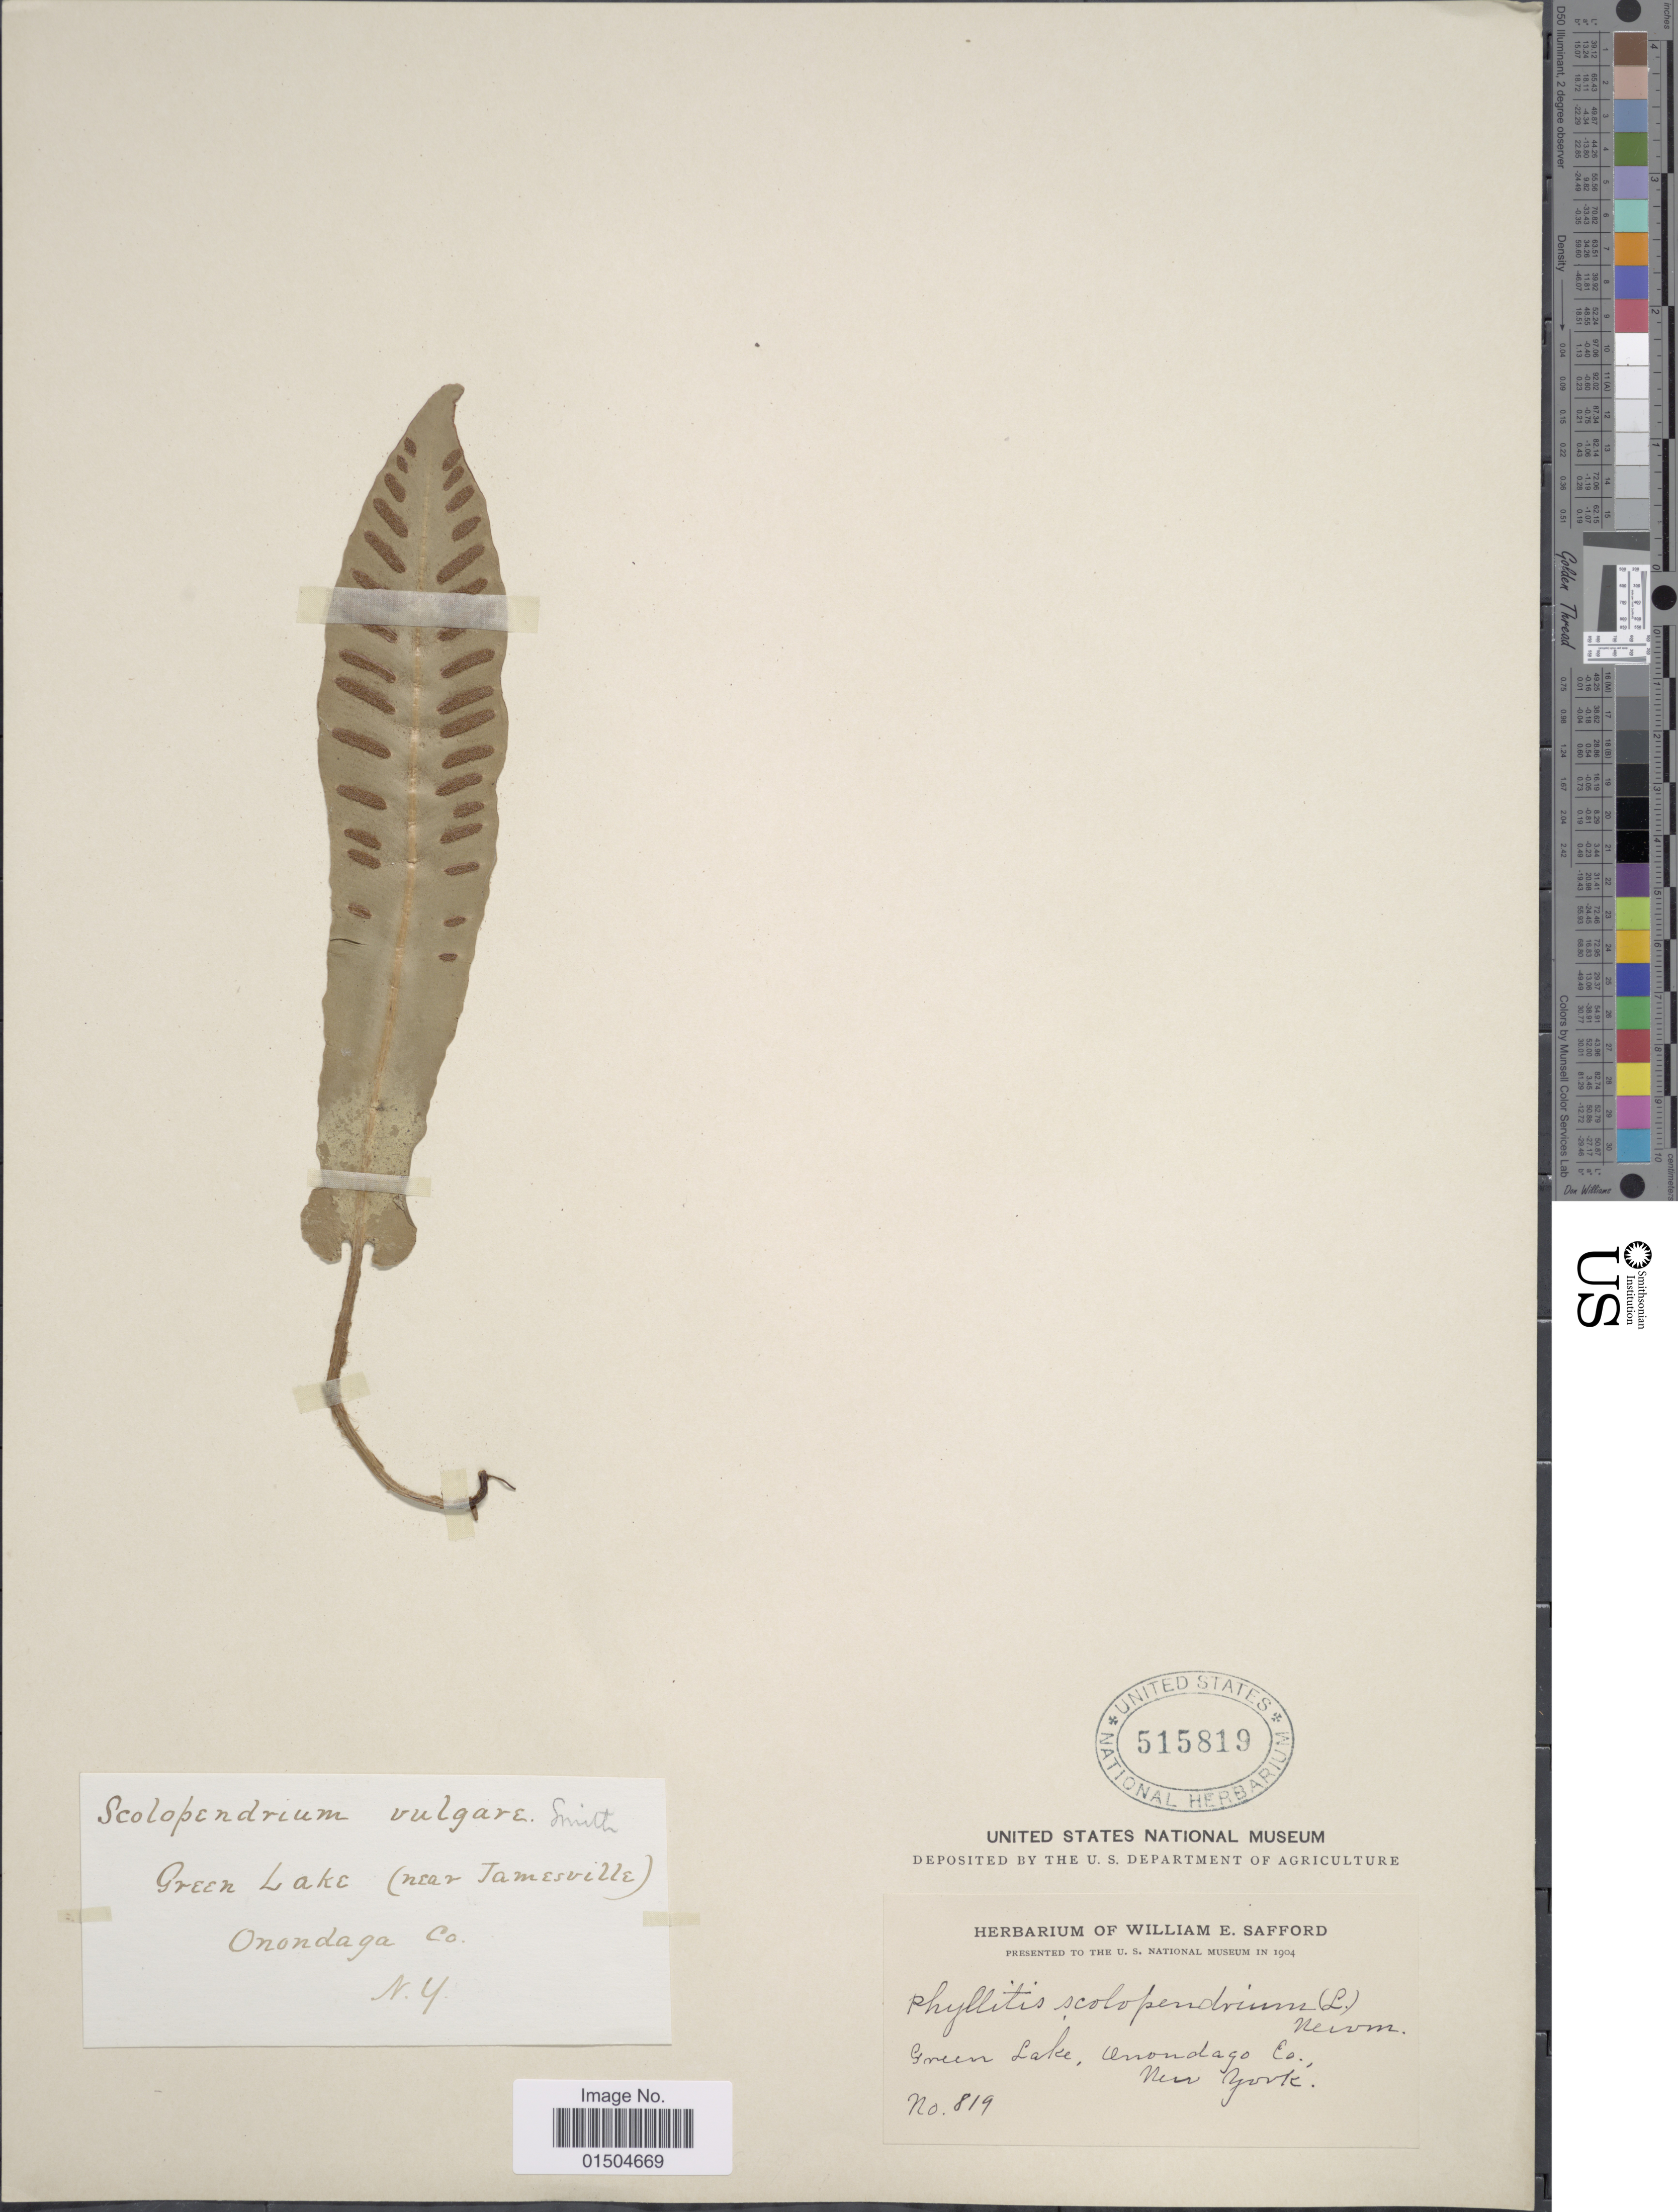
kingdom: Plantae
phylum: Tracheophyta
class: Polypodiopsida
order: Polypodiales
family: Aspleniaceae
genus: Asplenium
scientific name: Asplenium scolopendrium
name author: Sm.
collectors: ex herb. W. E. Safford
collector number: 819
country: United States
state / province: New York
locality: Green Lake, Onondago Co.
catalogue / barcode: US 515819